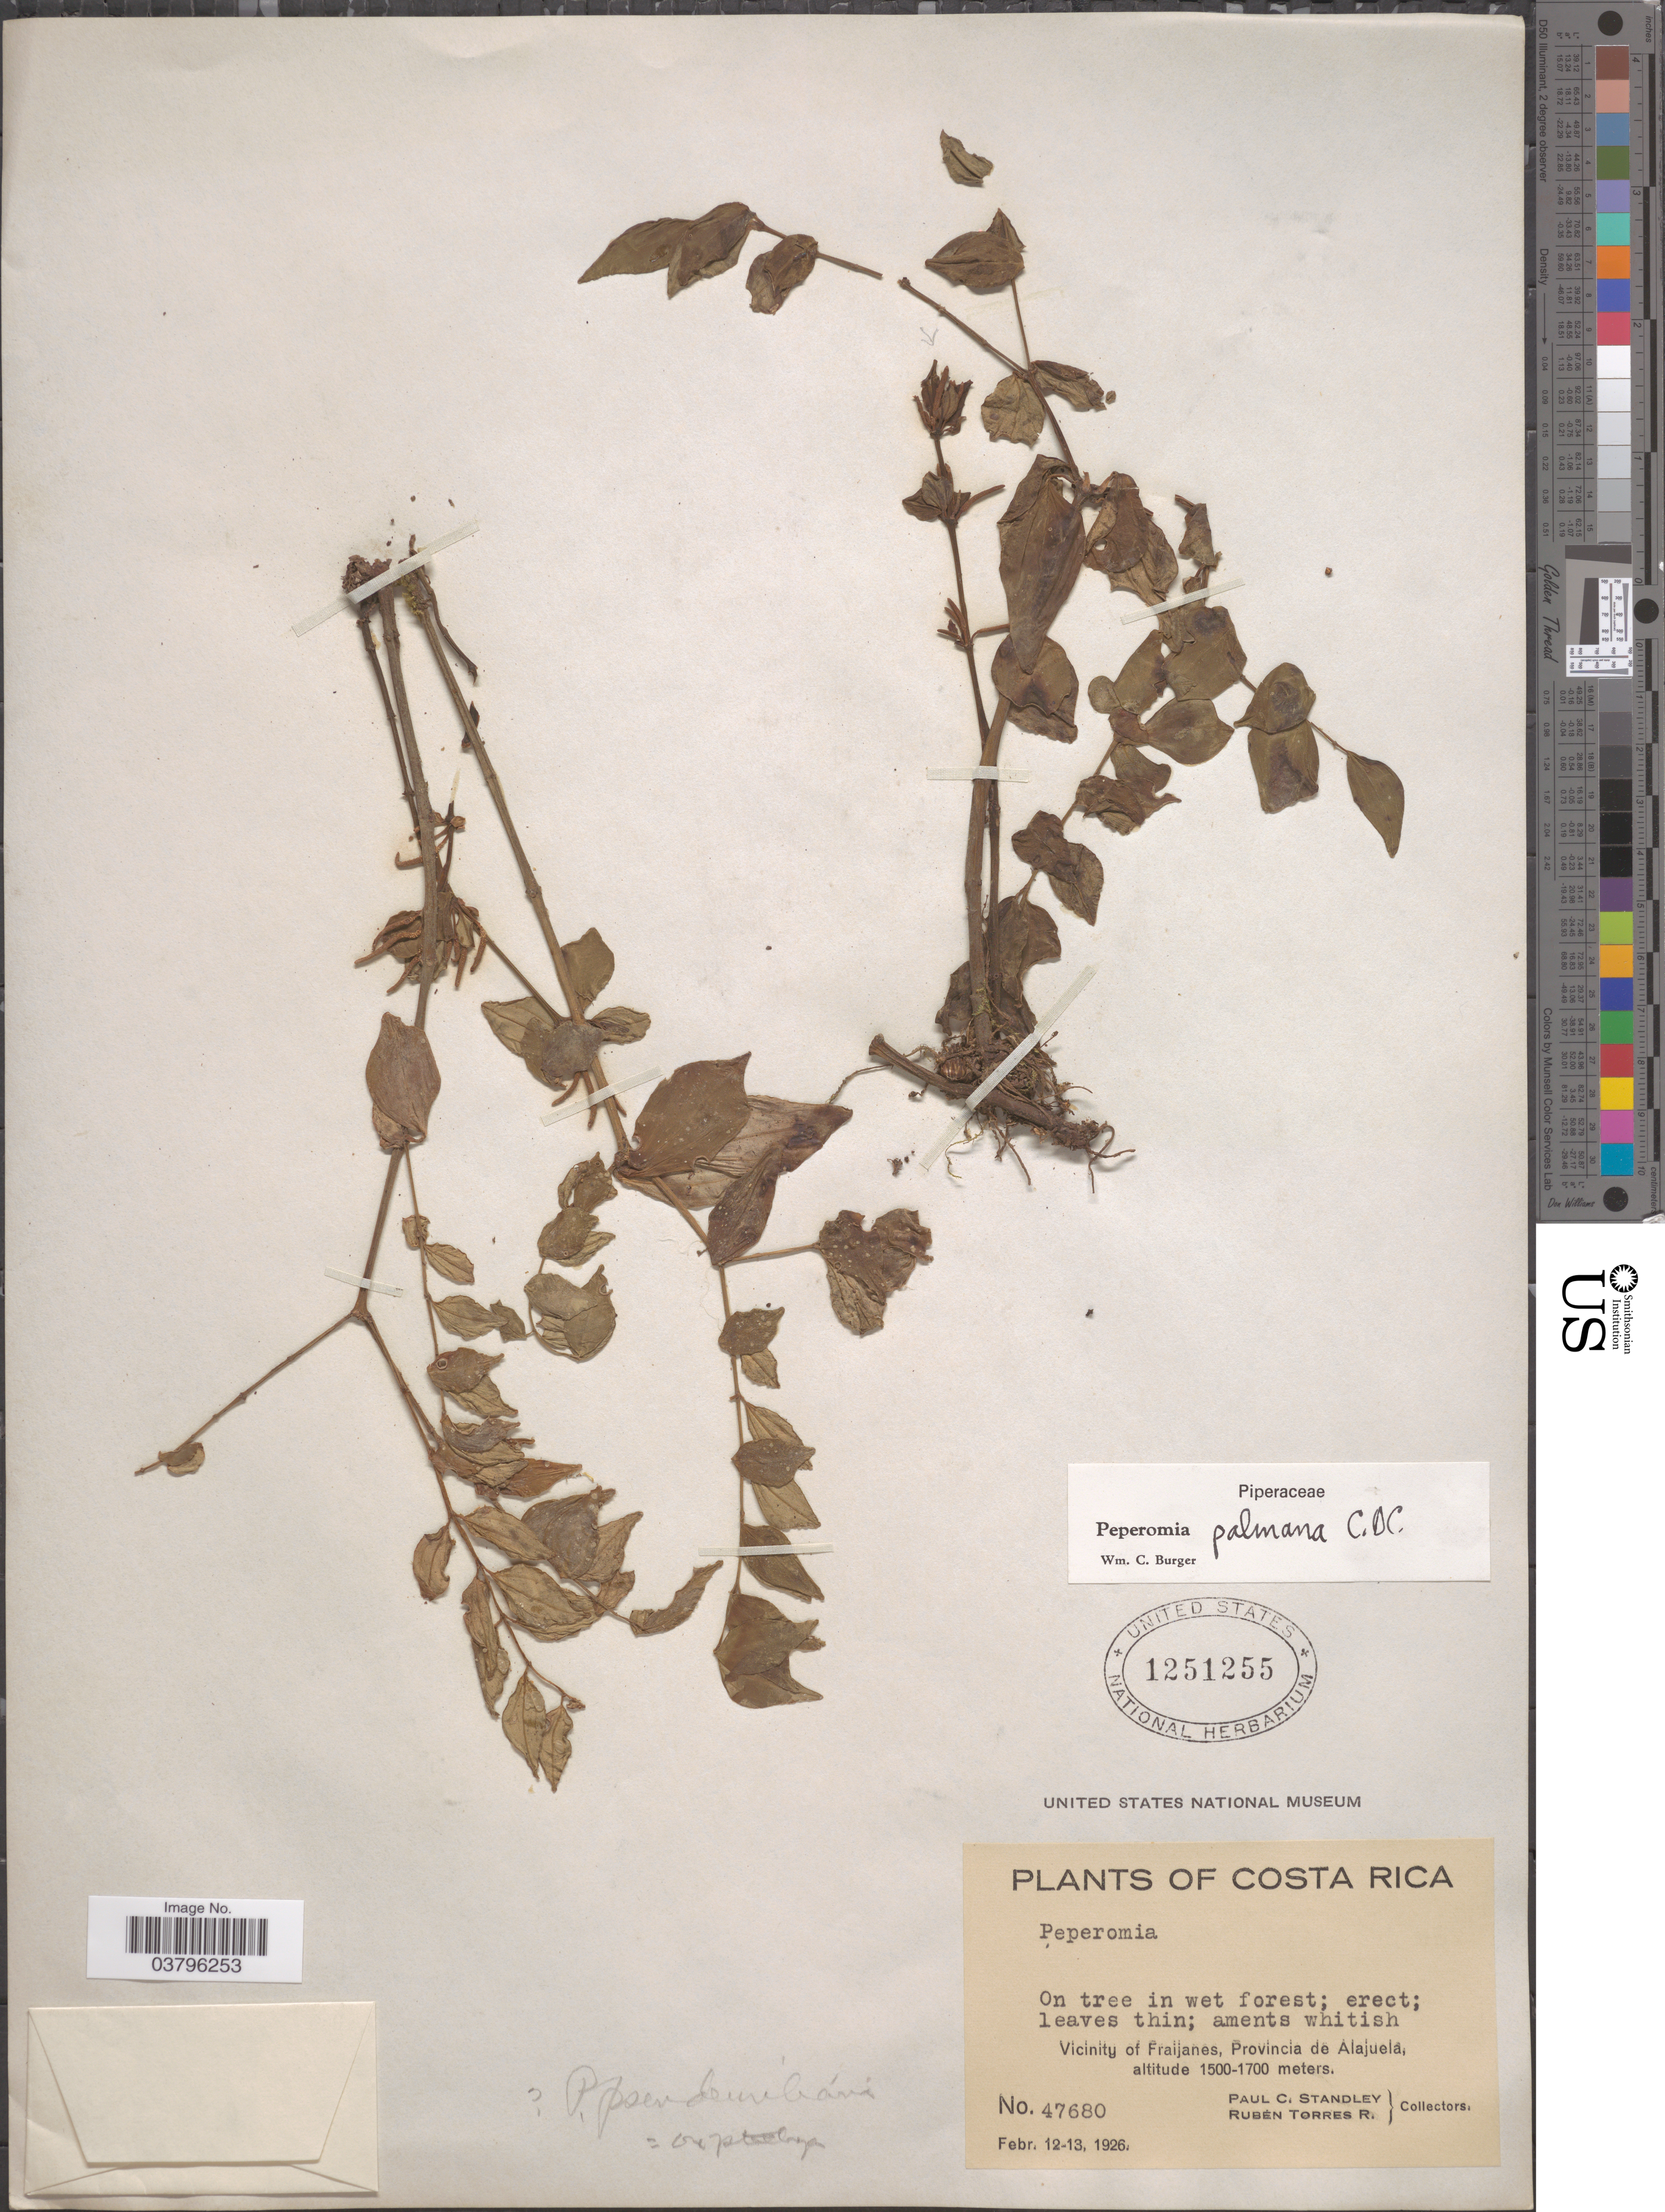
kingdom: Plantae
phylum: Tracheophyta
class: Magnoliopsida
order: Piperales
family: Piperaceae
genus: Peperomia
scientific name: Peperomia palmana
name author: C. DC.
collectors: P. C. Standley & R. Torres Rojas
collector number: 47680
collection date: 1926-02-12/1926-02-13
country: Costa Rica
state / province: Alajuela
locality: Vicinity of Fraijanes.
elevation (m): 1500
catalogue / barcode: US 1251255